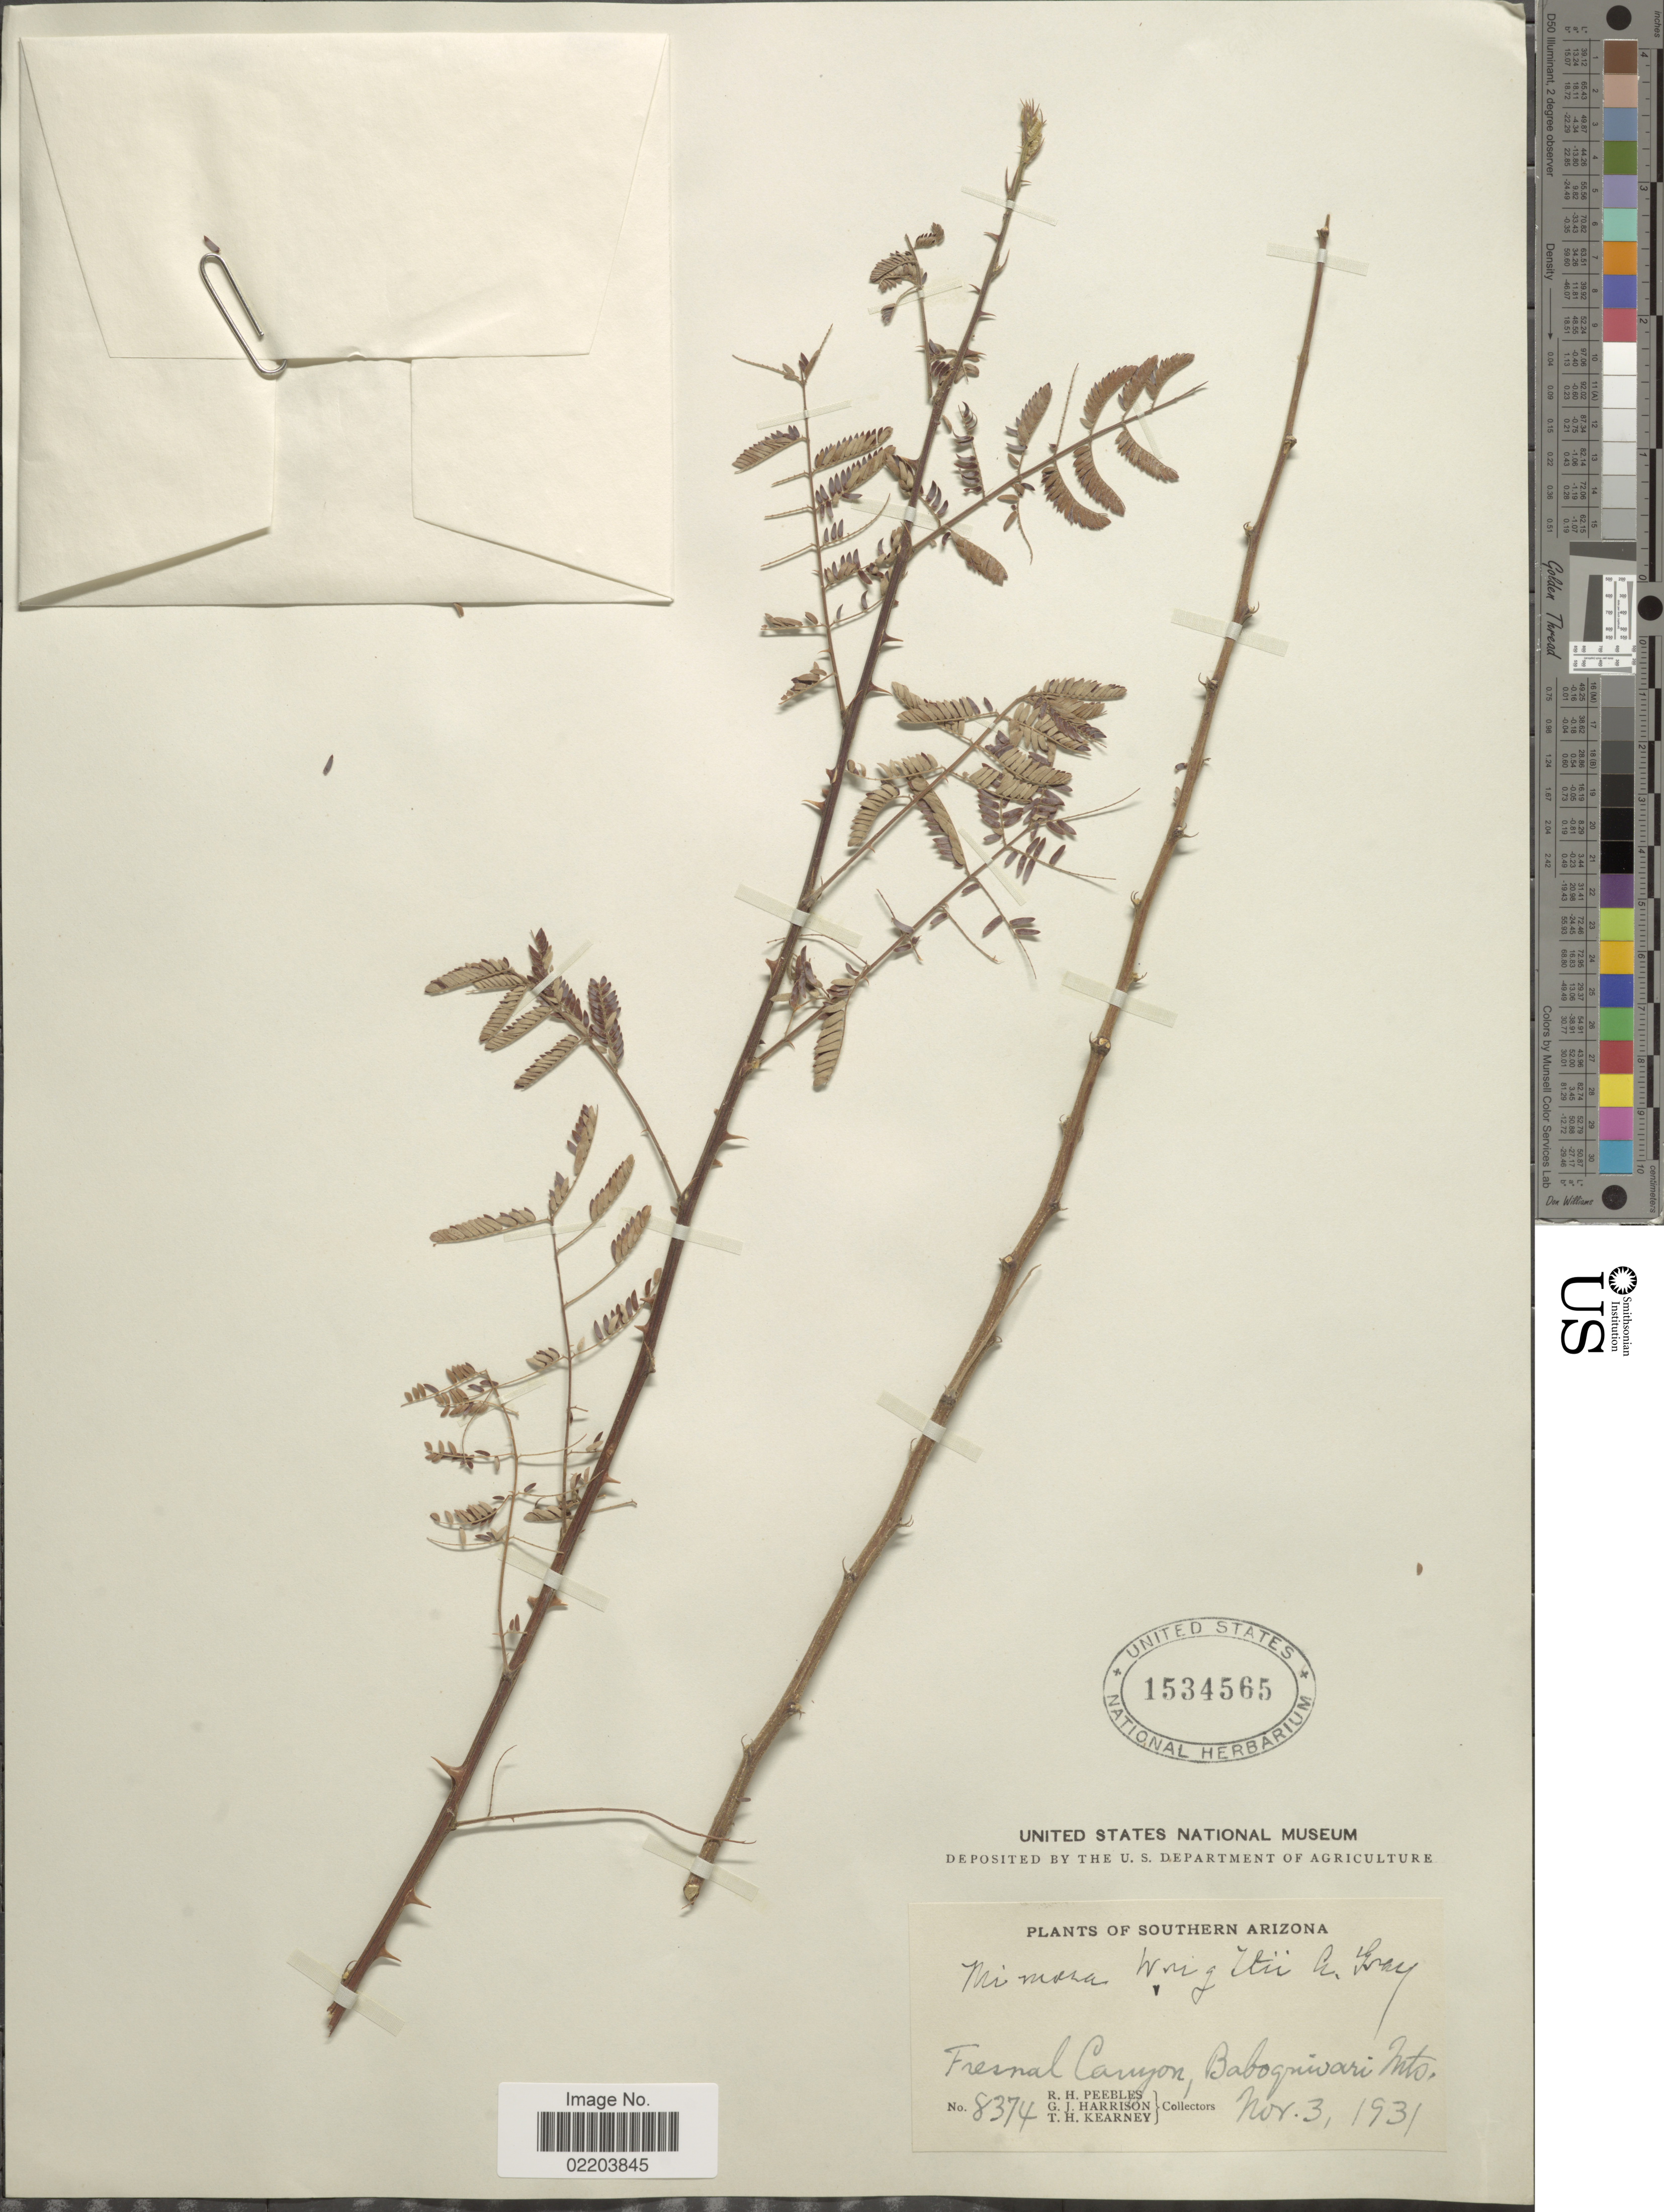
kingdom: Plantae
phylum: Tracheophyta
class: Magnoliopsida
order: Fabales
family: Fabaceae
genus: Mimosa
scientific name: Mimosa wrightii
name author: A. Gray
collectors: R. H. Peebles, G. J. Harrison & T. H. Kearney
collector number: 8374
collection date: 1931-11-03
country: United States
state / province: Arizona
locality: Southern Arizona, Fresnal Canyon, Baboquivari Mts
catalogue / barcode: US 1534565